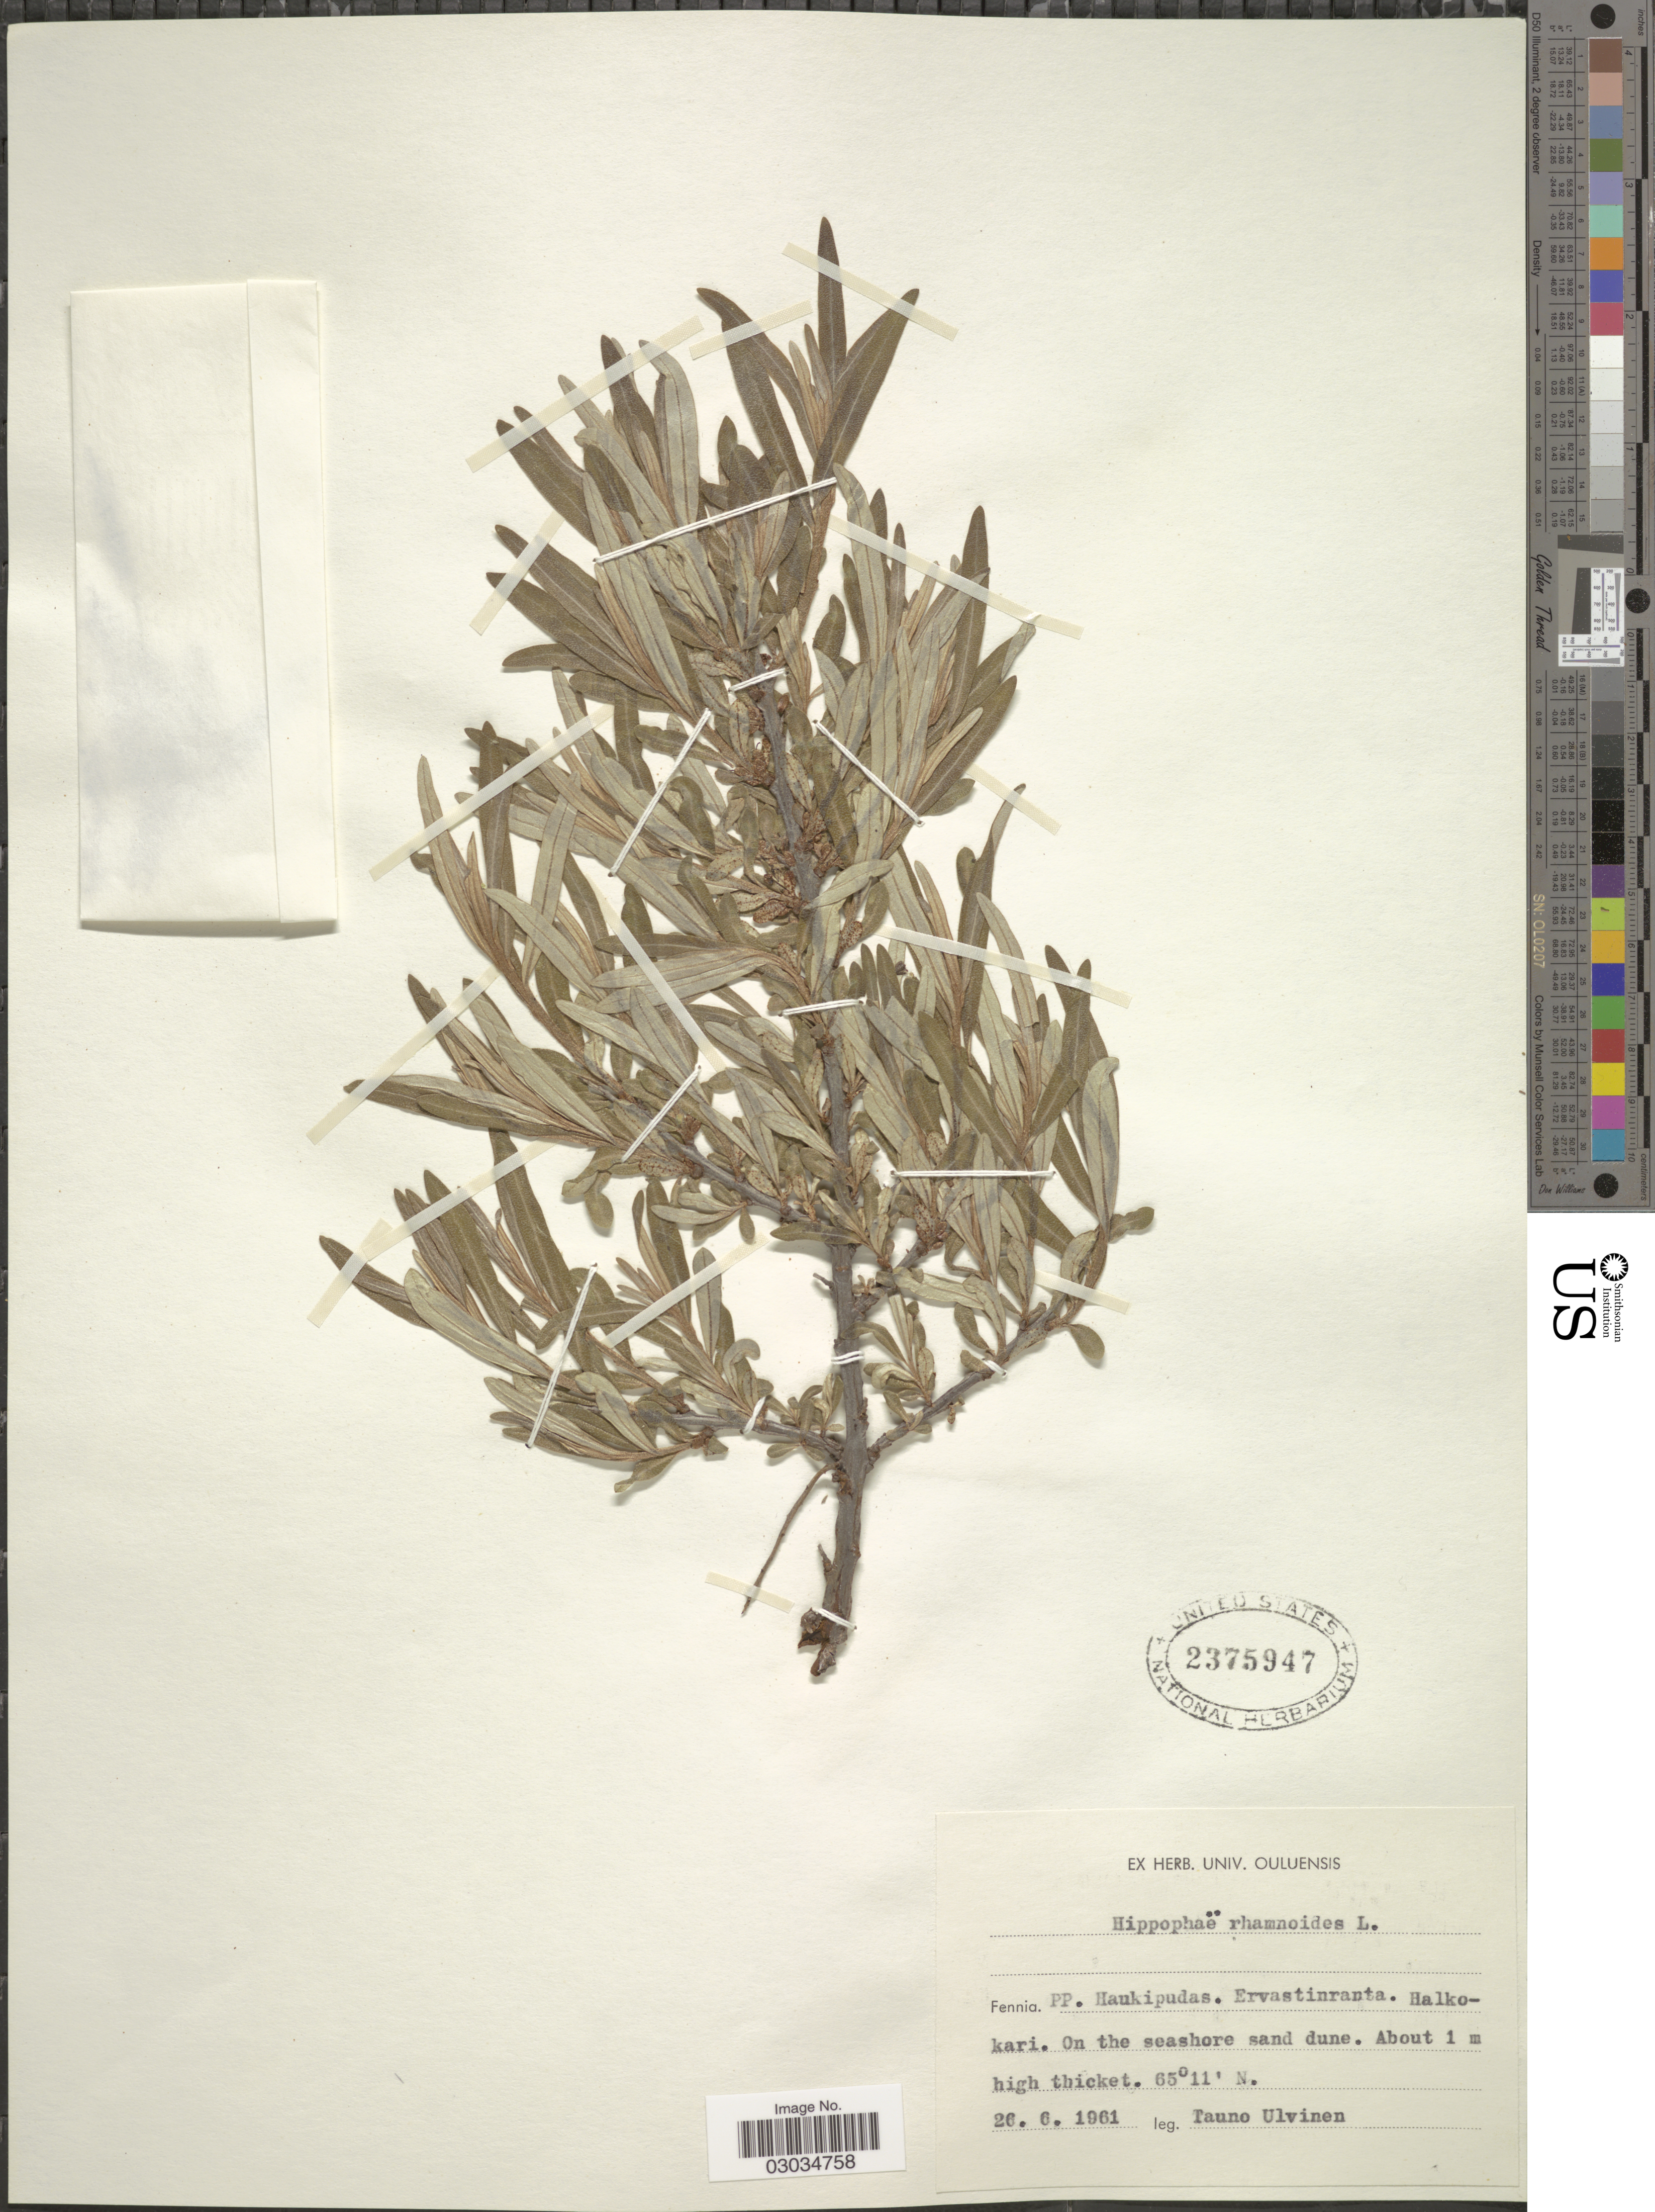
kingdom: Plantae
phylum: Tracheophyta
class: Magnoliopsida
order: Rosales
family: Elaeagnaceae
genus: Hippophae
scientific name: Hippophae rhamnoides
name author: L.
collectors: T. Ulvinen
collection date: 1961-06-26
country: Finland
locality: Fennia. PP. Haukipudas. Ervastinranta. Halkokari.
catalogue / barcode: US 2375947